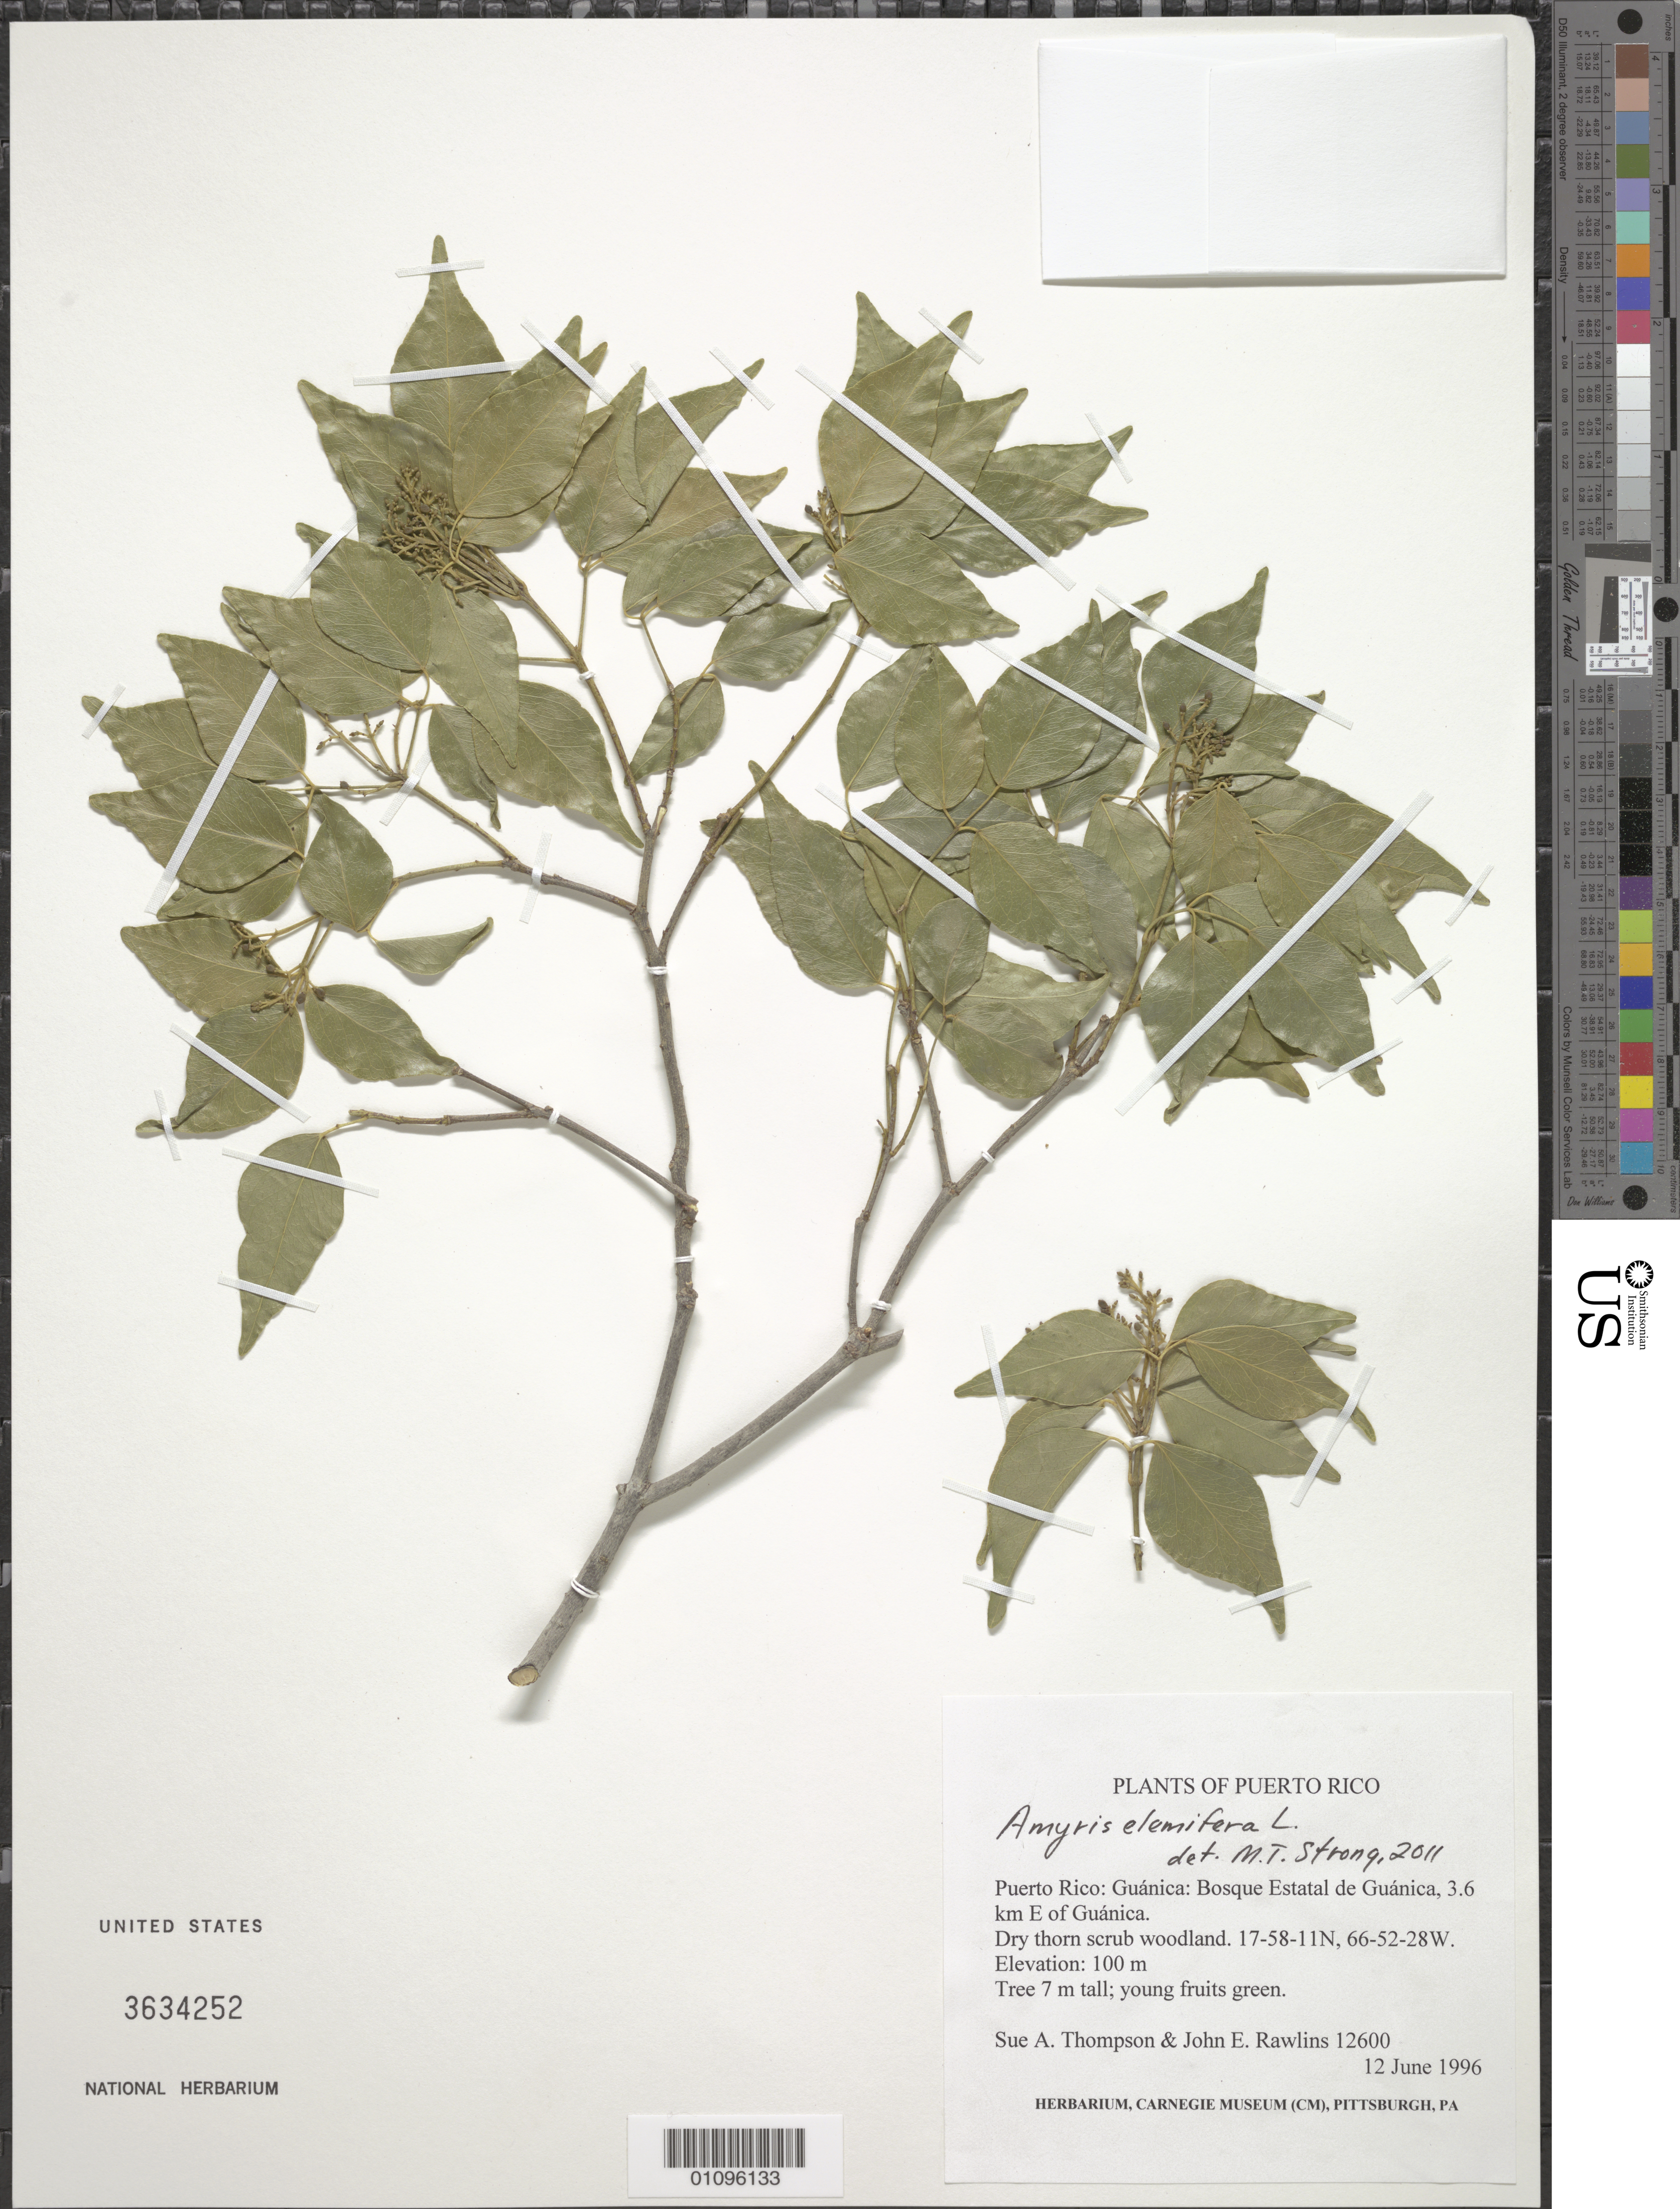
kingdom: Plantae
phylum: Tracheophyta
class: Magnoliopsida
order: Sapindales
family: Rutaceae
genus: Amyris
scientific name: Amyris elemifera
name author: L.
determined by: Strong, M. T., (US), Smithsonian Institution - National Museum of Natural History (UNITED STATES)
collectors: S. A. Thompson & J. Rawlins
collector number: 12600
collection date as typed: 12 Jun 1996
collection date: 1996-06-12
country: Puerto Rico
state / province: Guánica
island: Puerto Rico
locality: Bosque Estatal de Guánica, 3.6 km E of Guánica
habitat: Dry thorn scrub woodland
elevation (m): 100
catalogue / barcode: US 3634252